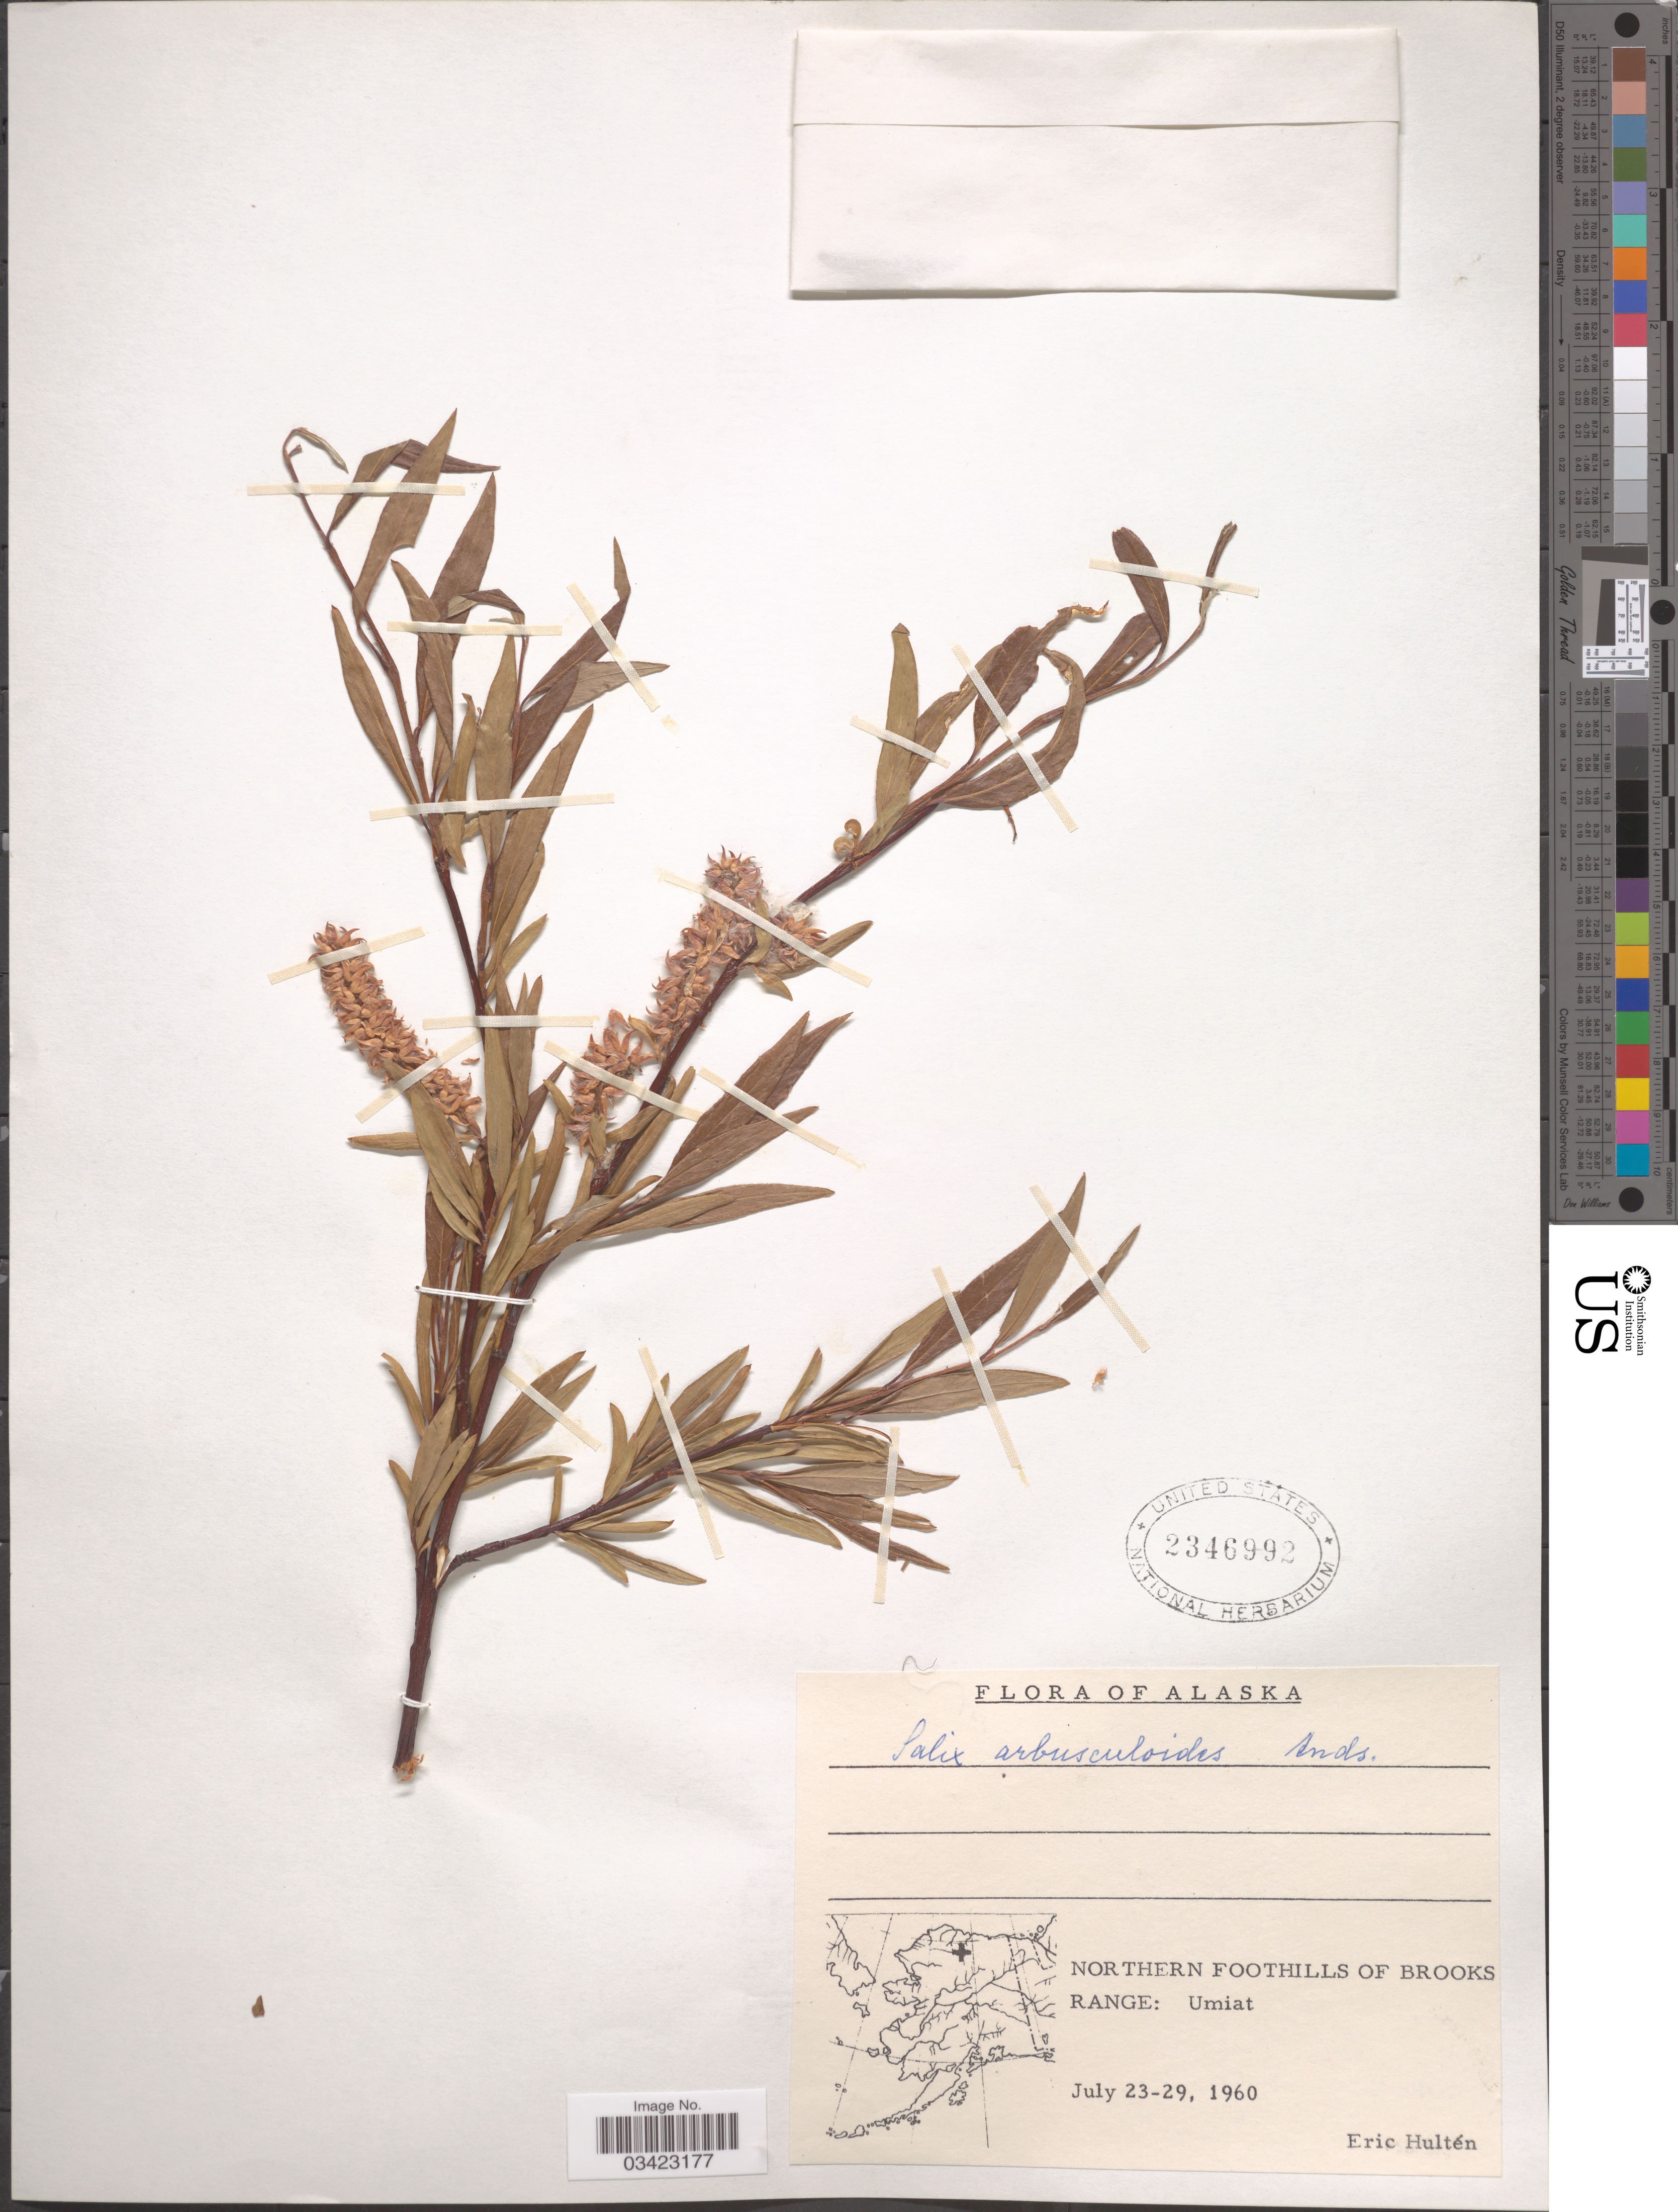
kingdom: Plantae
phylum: Tracheophyta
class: Magnoliopsida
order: Malpighiales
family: Salicaceae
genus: Salix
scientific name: Salix arbusculoides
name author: Andersson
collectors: E. G. Hultén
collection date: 1960-07-23/1960-07-29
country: United States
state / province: Alaska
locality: Northern foothills of Brooks Range: Umiat.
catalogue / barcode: US 2346992